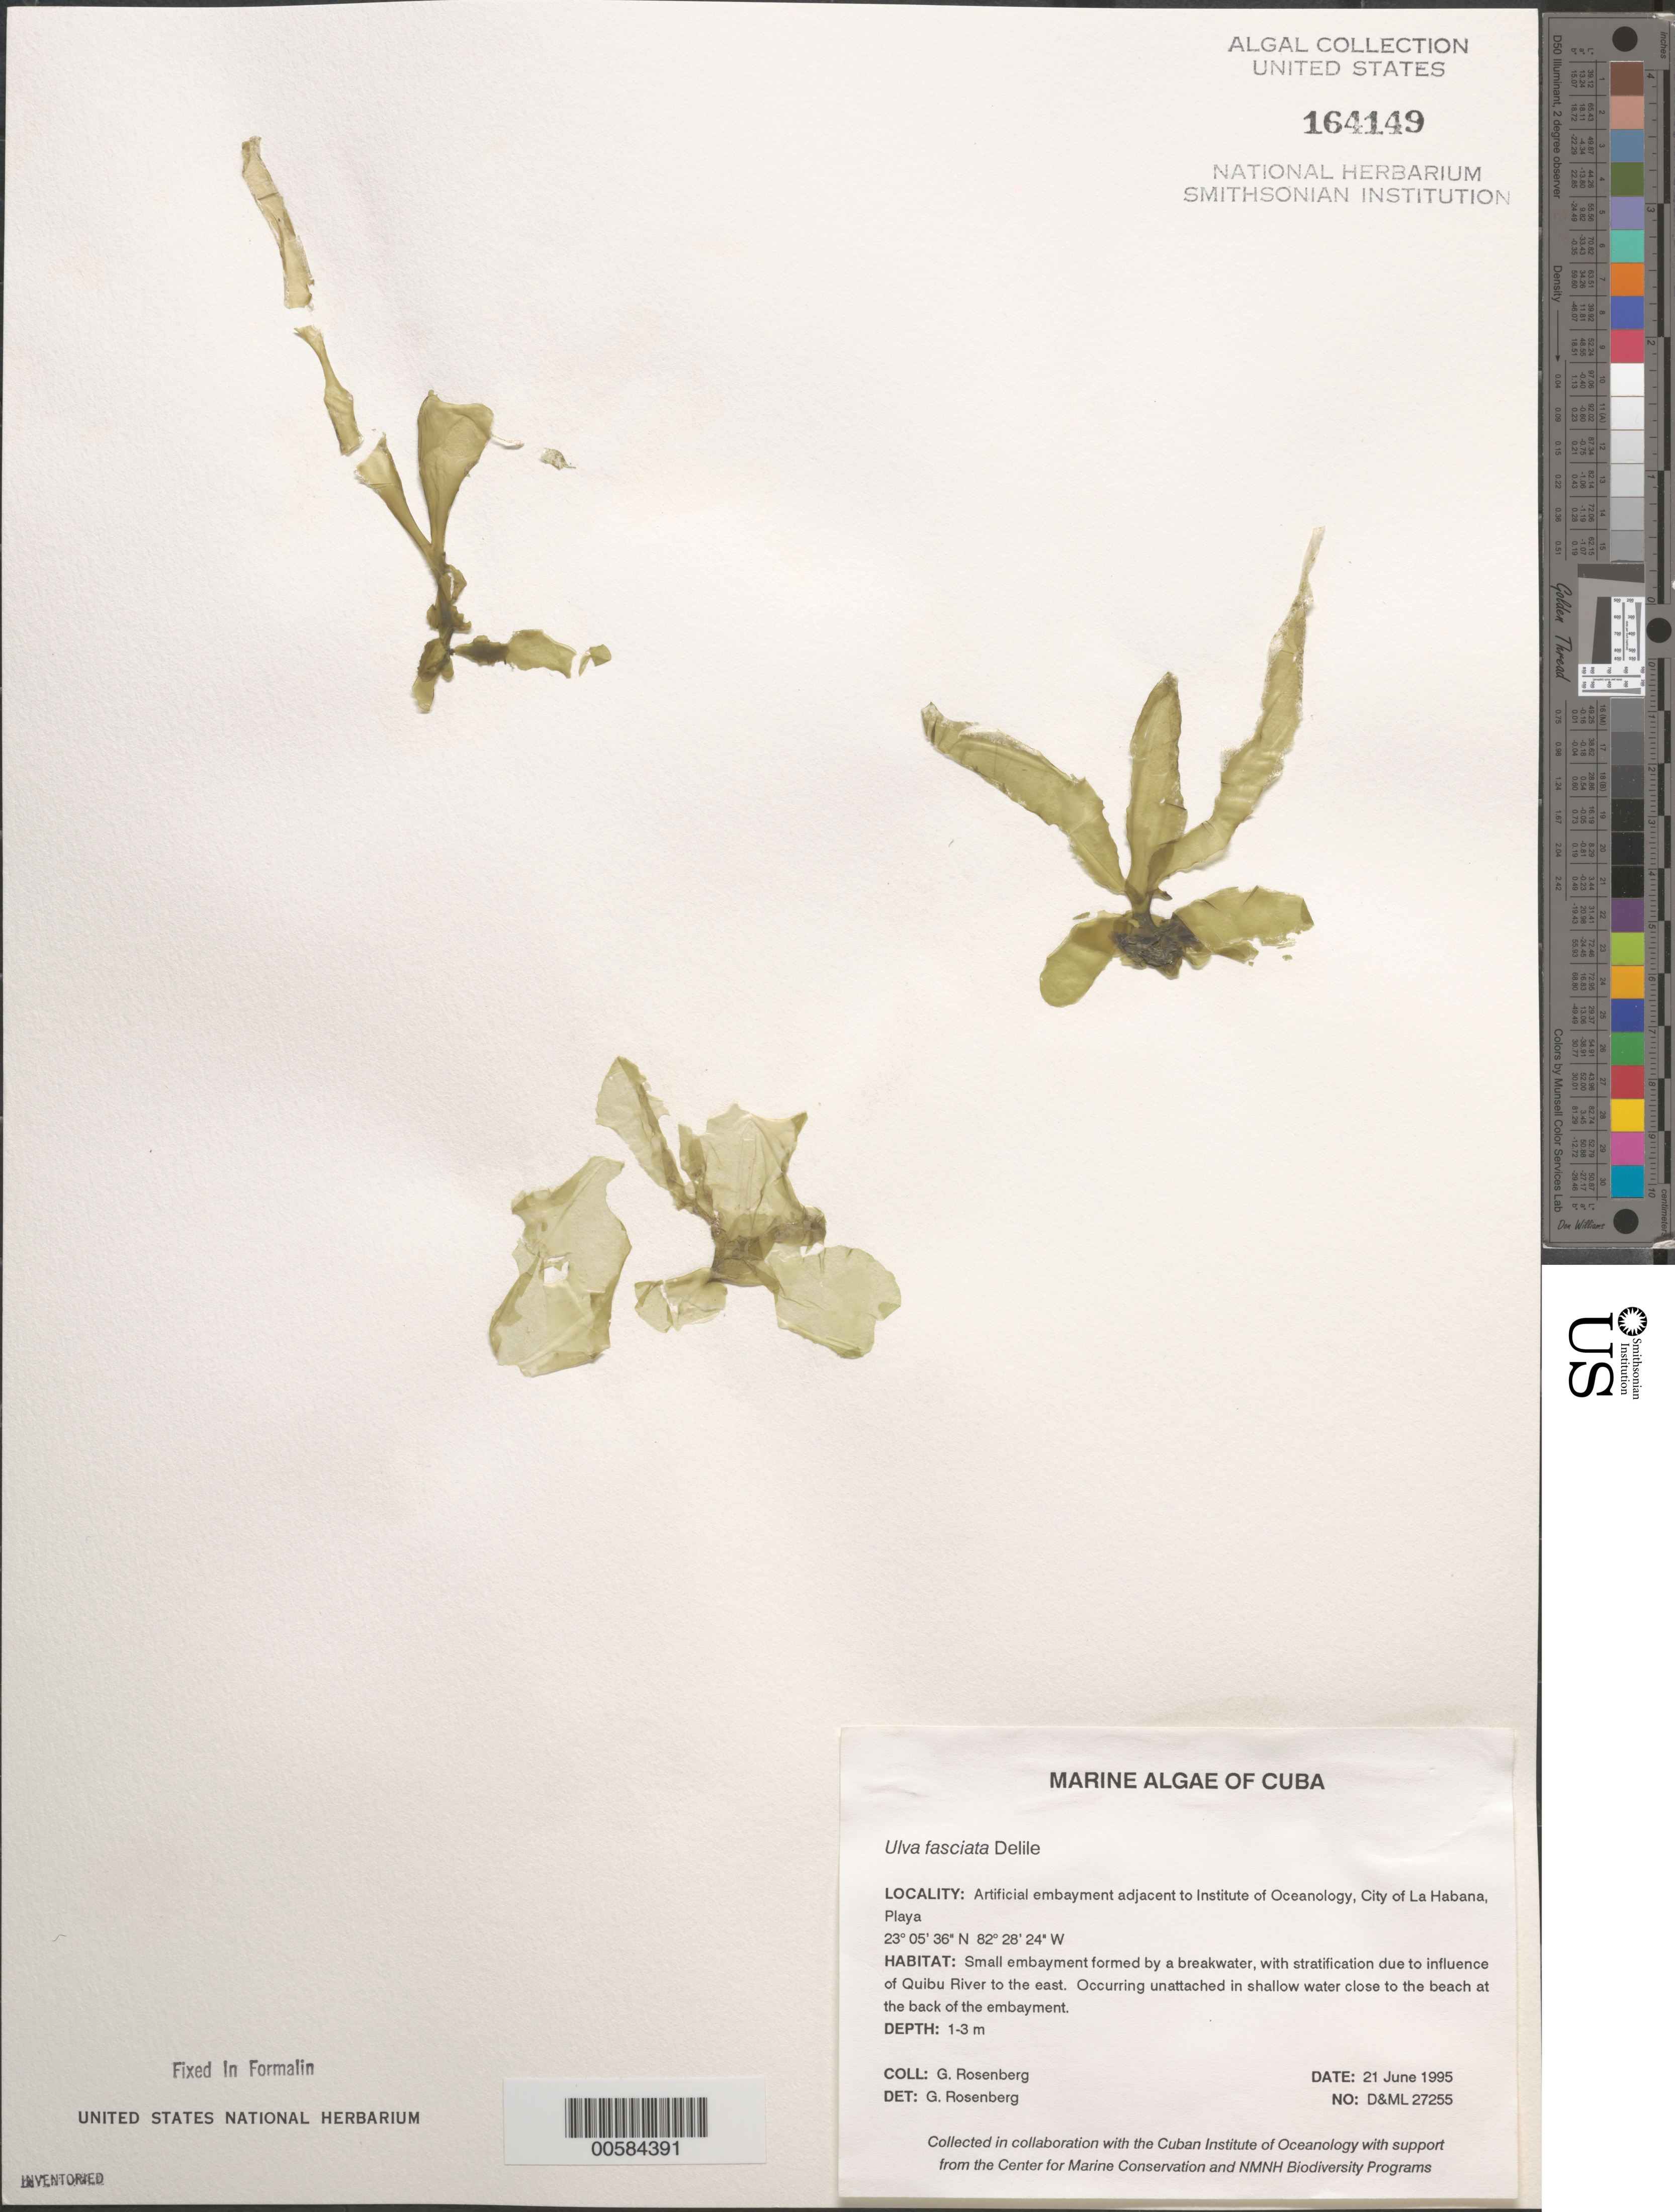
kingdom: Plantae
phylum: Chlorophyta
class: Ulvophyceae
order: Ulvales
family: Ulvaceae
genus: Ulva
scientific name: Ulva lactuca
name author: L.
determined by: Algae name updating Project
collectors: G. Rosenberg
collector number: D&ML 27255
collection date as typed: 21 Jun 1995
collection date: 1995-06-21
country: Cuba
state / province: La Habana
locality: La habana, playa, by institute of oceanology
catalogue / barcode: US 164149